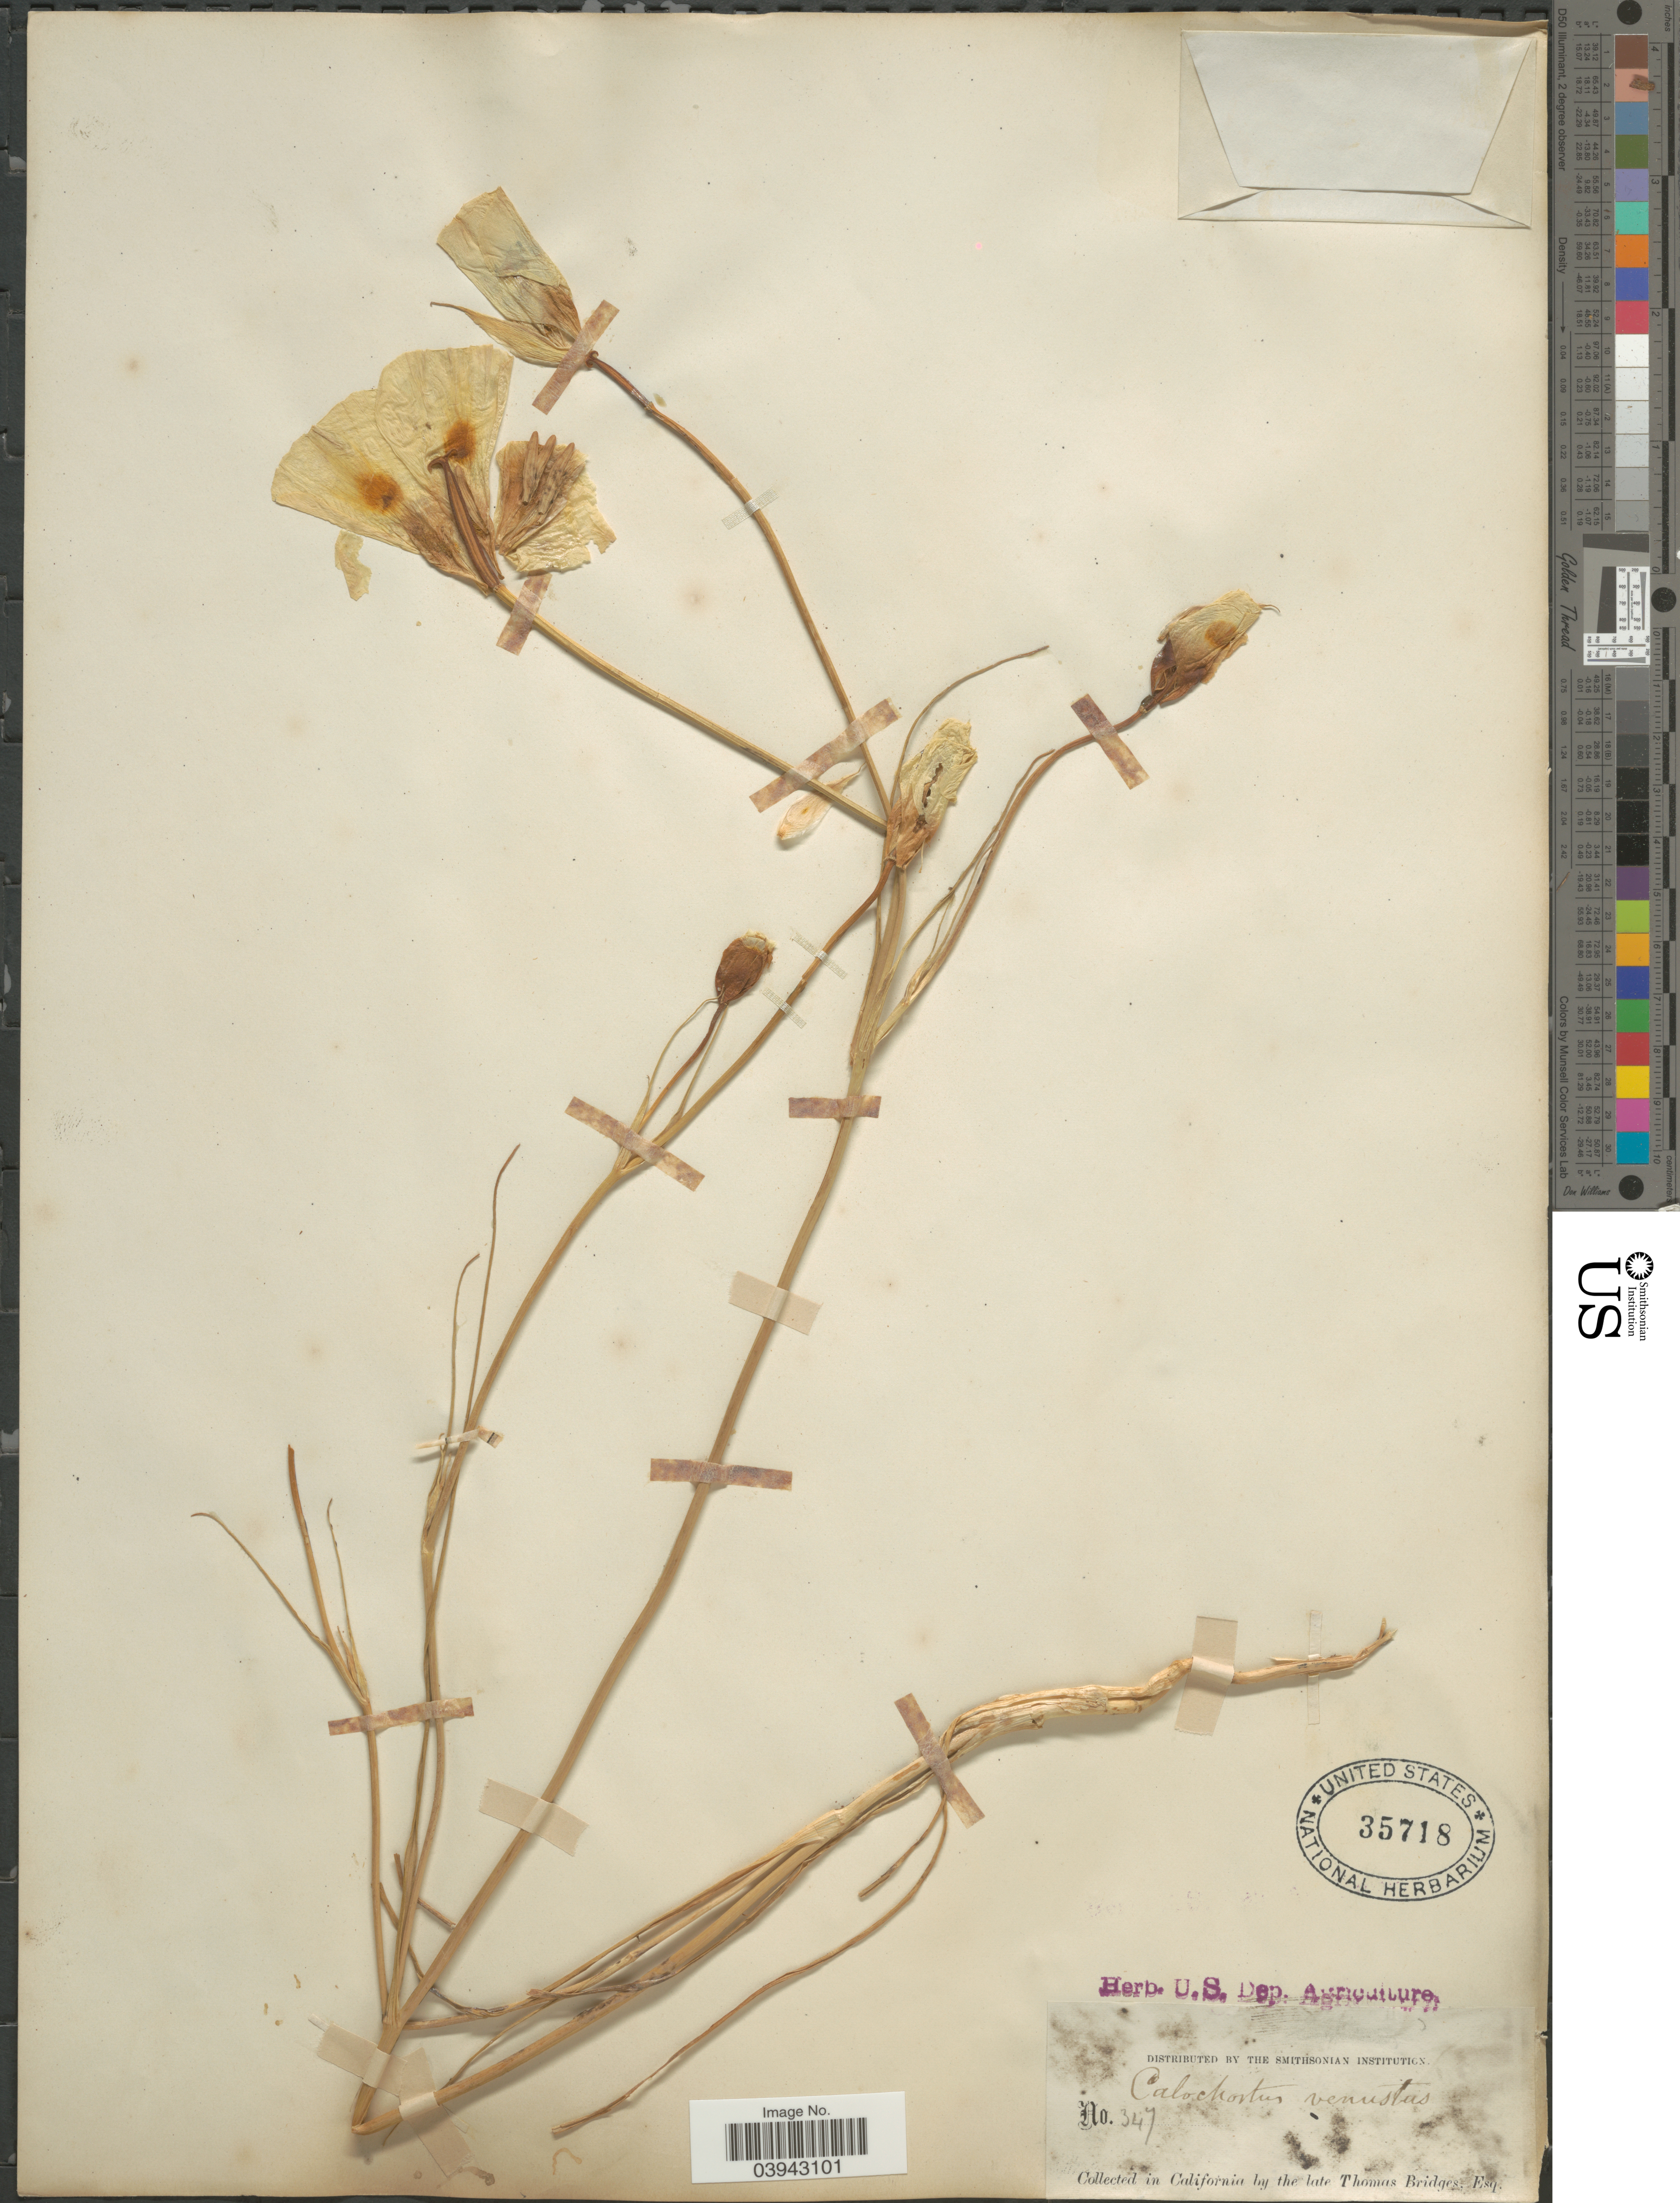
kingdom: Plantae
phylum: Tracheophyta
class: Liliopsida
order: Liliales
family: Liliaceae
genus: Calochortus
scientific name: Calochortus venustus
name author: Douglas ex Benth.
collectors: T. Bridges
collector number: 347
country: United States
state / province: California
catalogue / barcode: US 35718